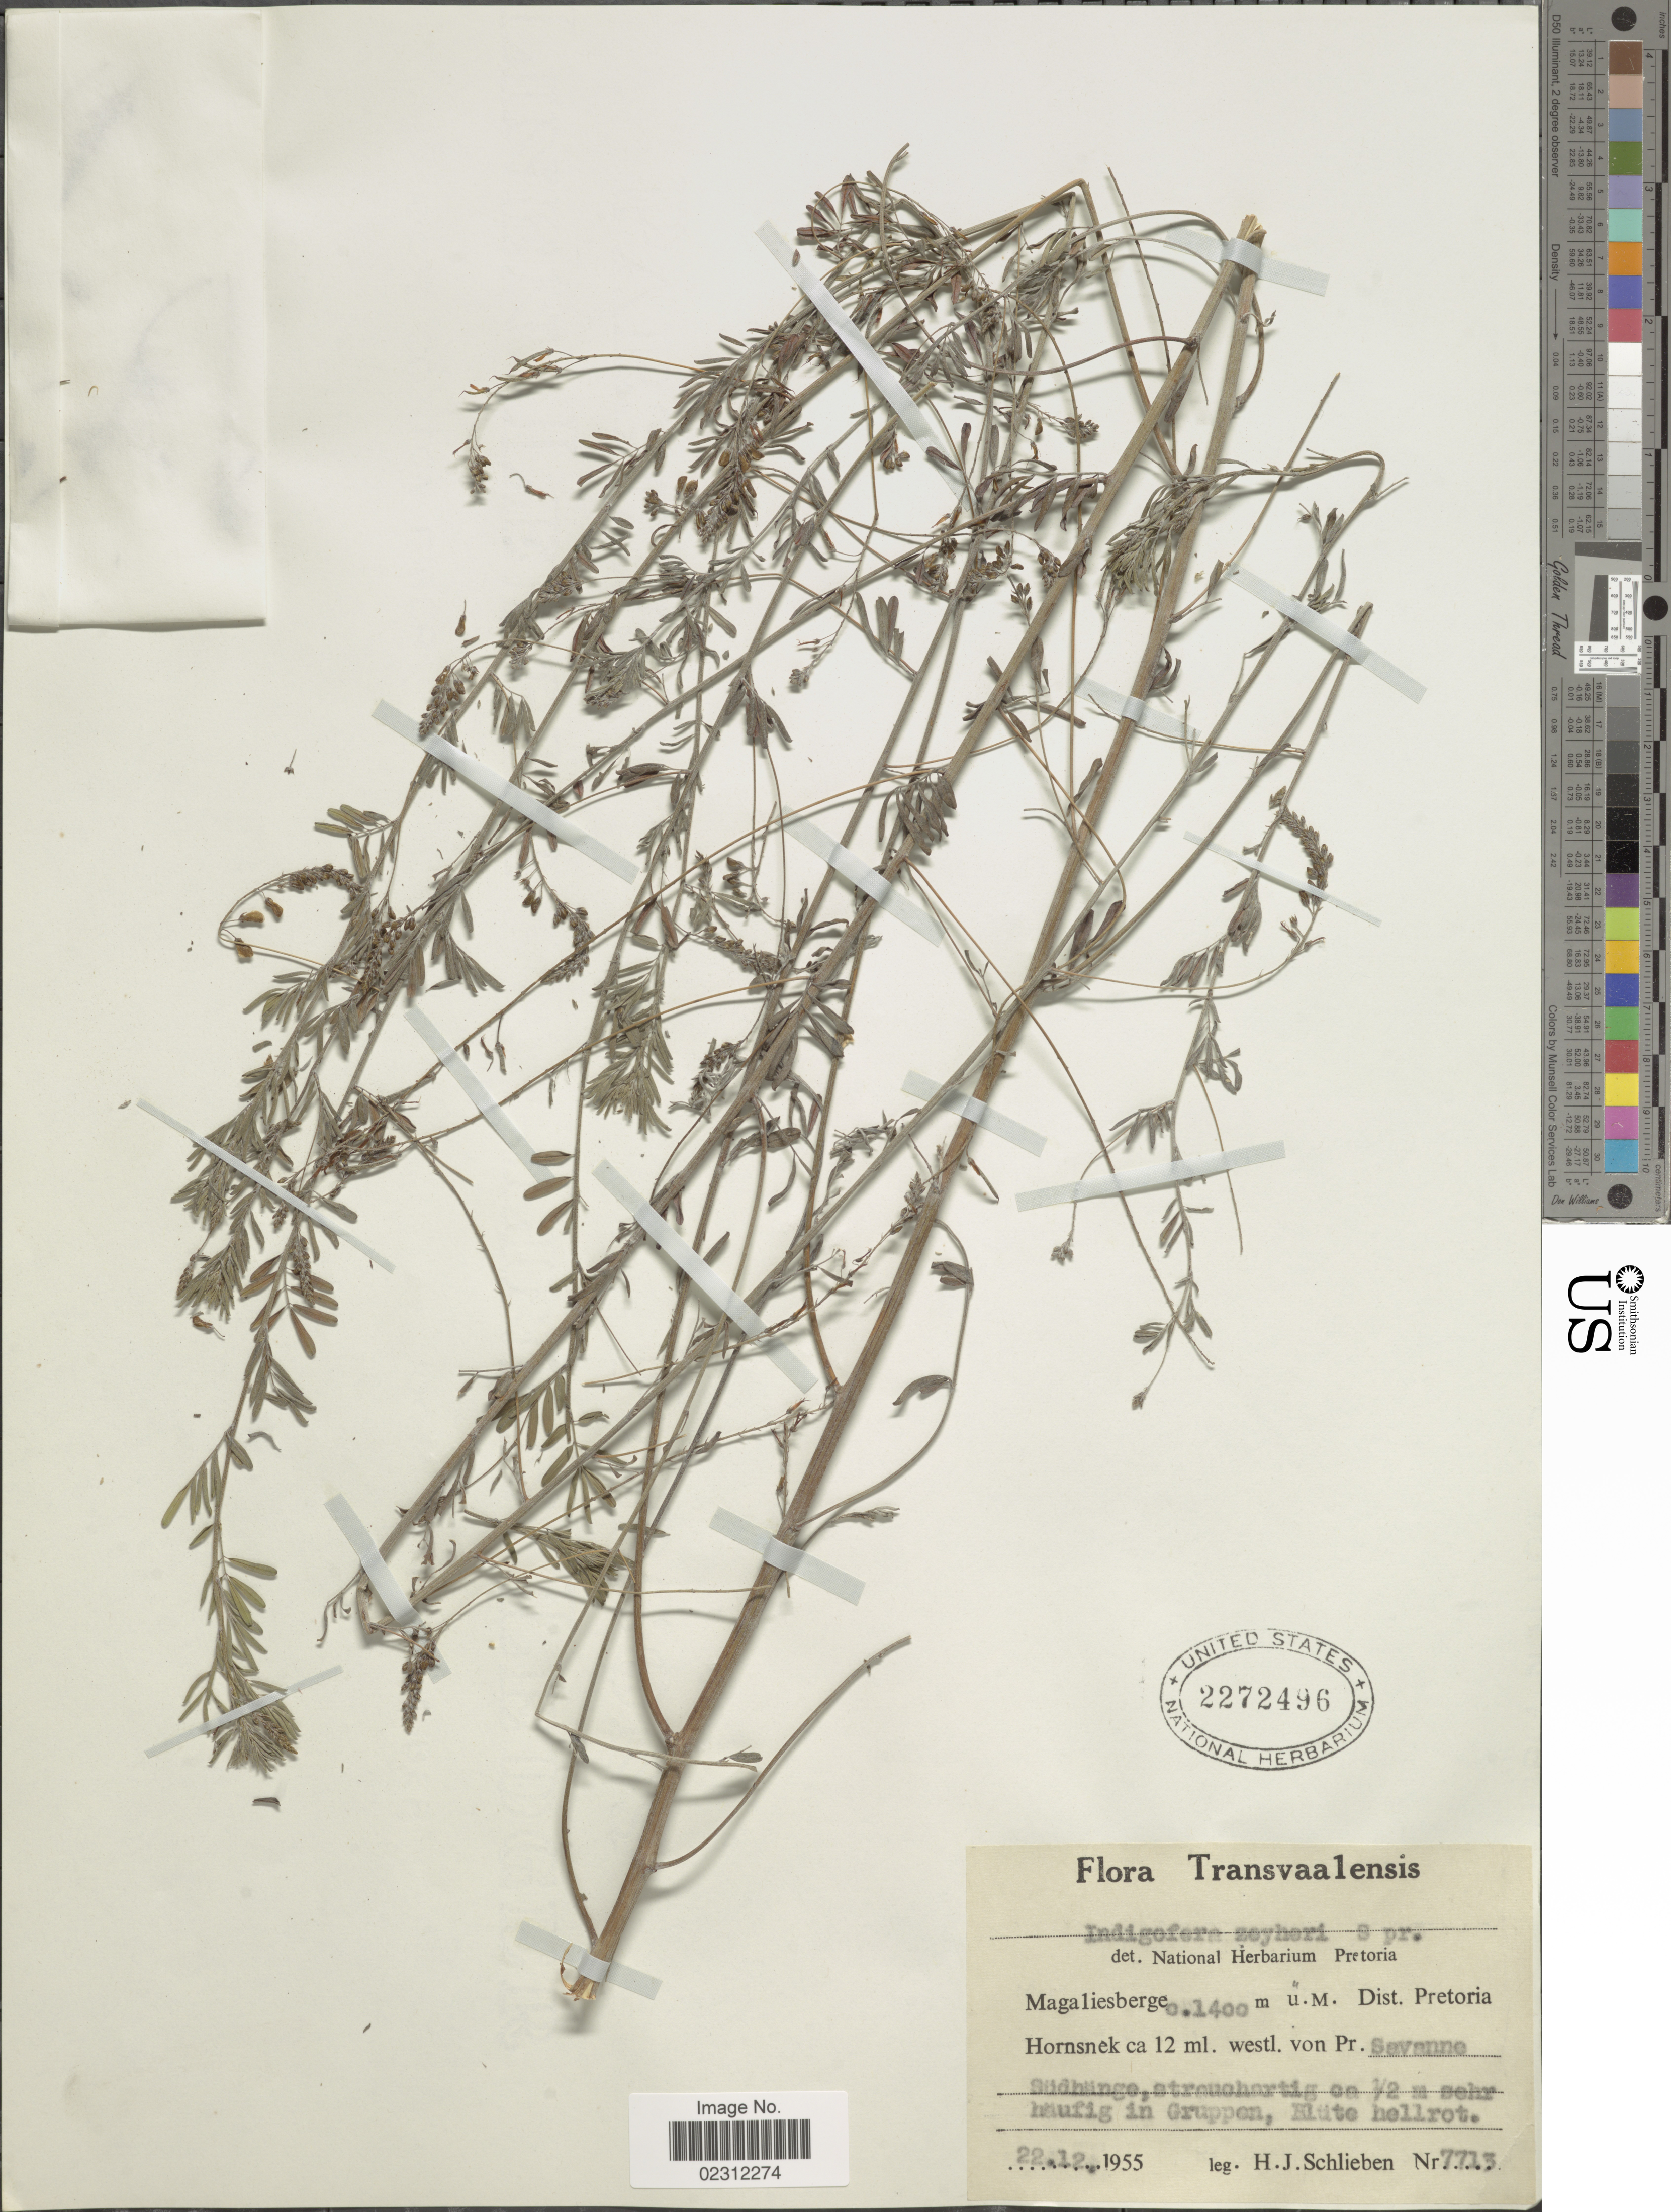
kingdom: Plantae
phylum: Tracheophyta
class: Magnoliopsida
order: Fabales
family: Fabaceae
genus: Indigofera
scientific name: Indigofera zeyheri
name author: Eckl. & Zeyh.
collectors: H. J. Schlieben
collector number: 77135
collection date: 1955-12-22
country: South Africa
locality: Transvaalensis, Magaliesberge, Dist. Petoria, Hornsnek ca. 12 ml. westl. von Pr.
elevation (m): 1400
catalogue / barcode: US 2272496